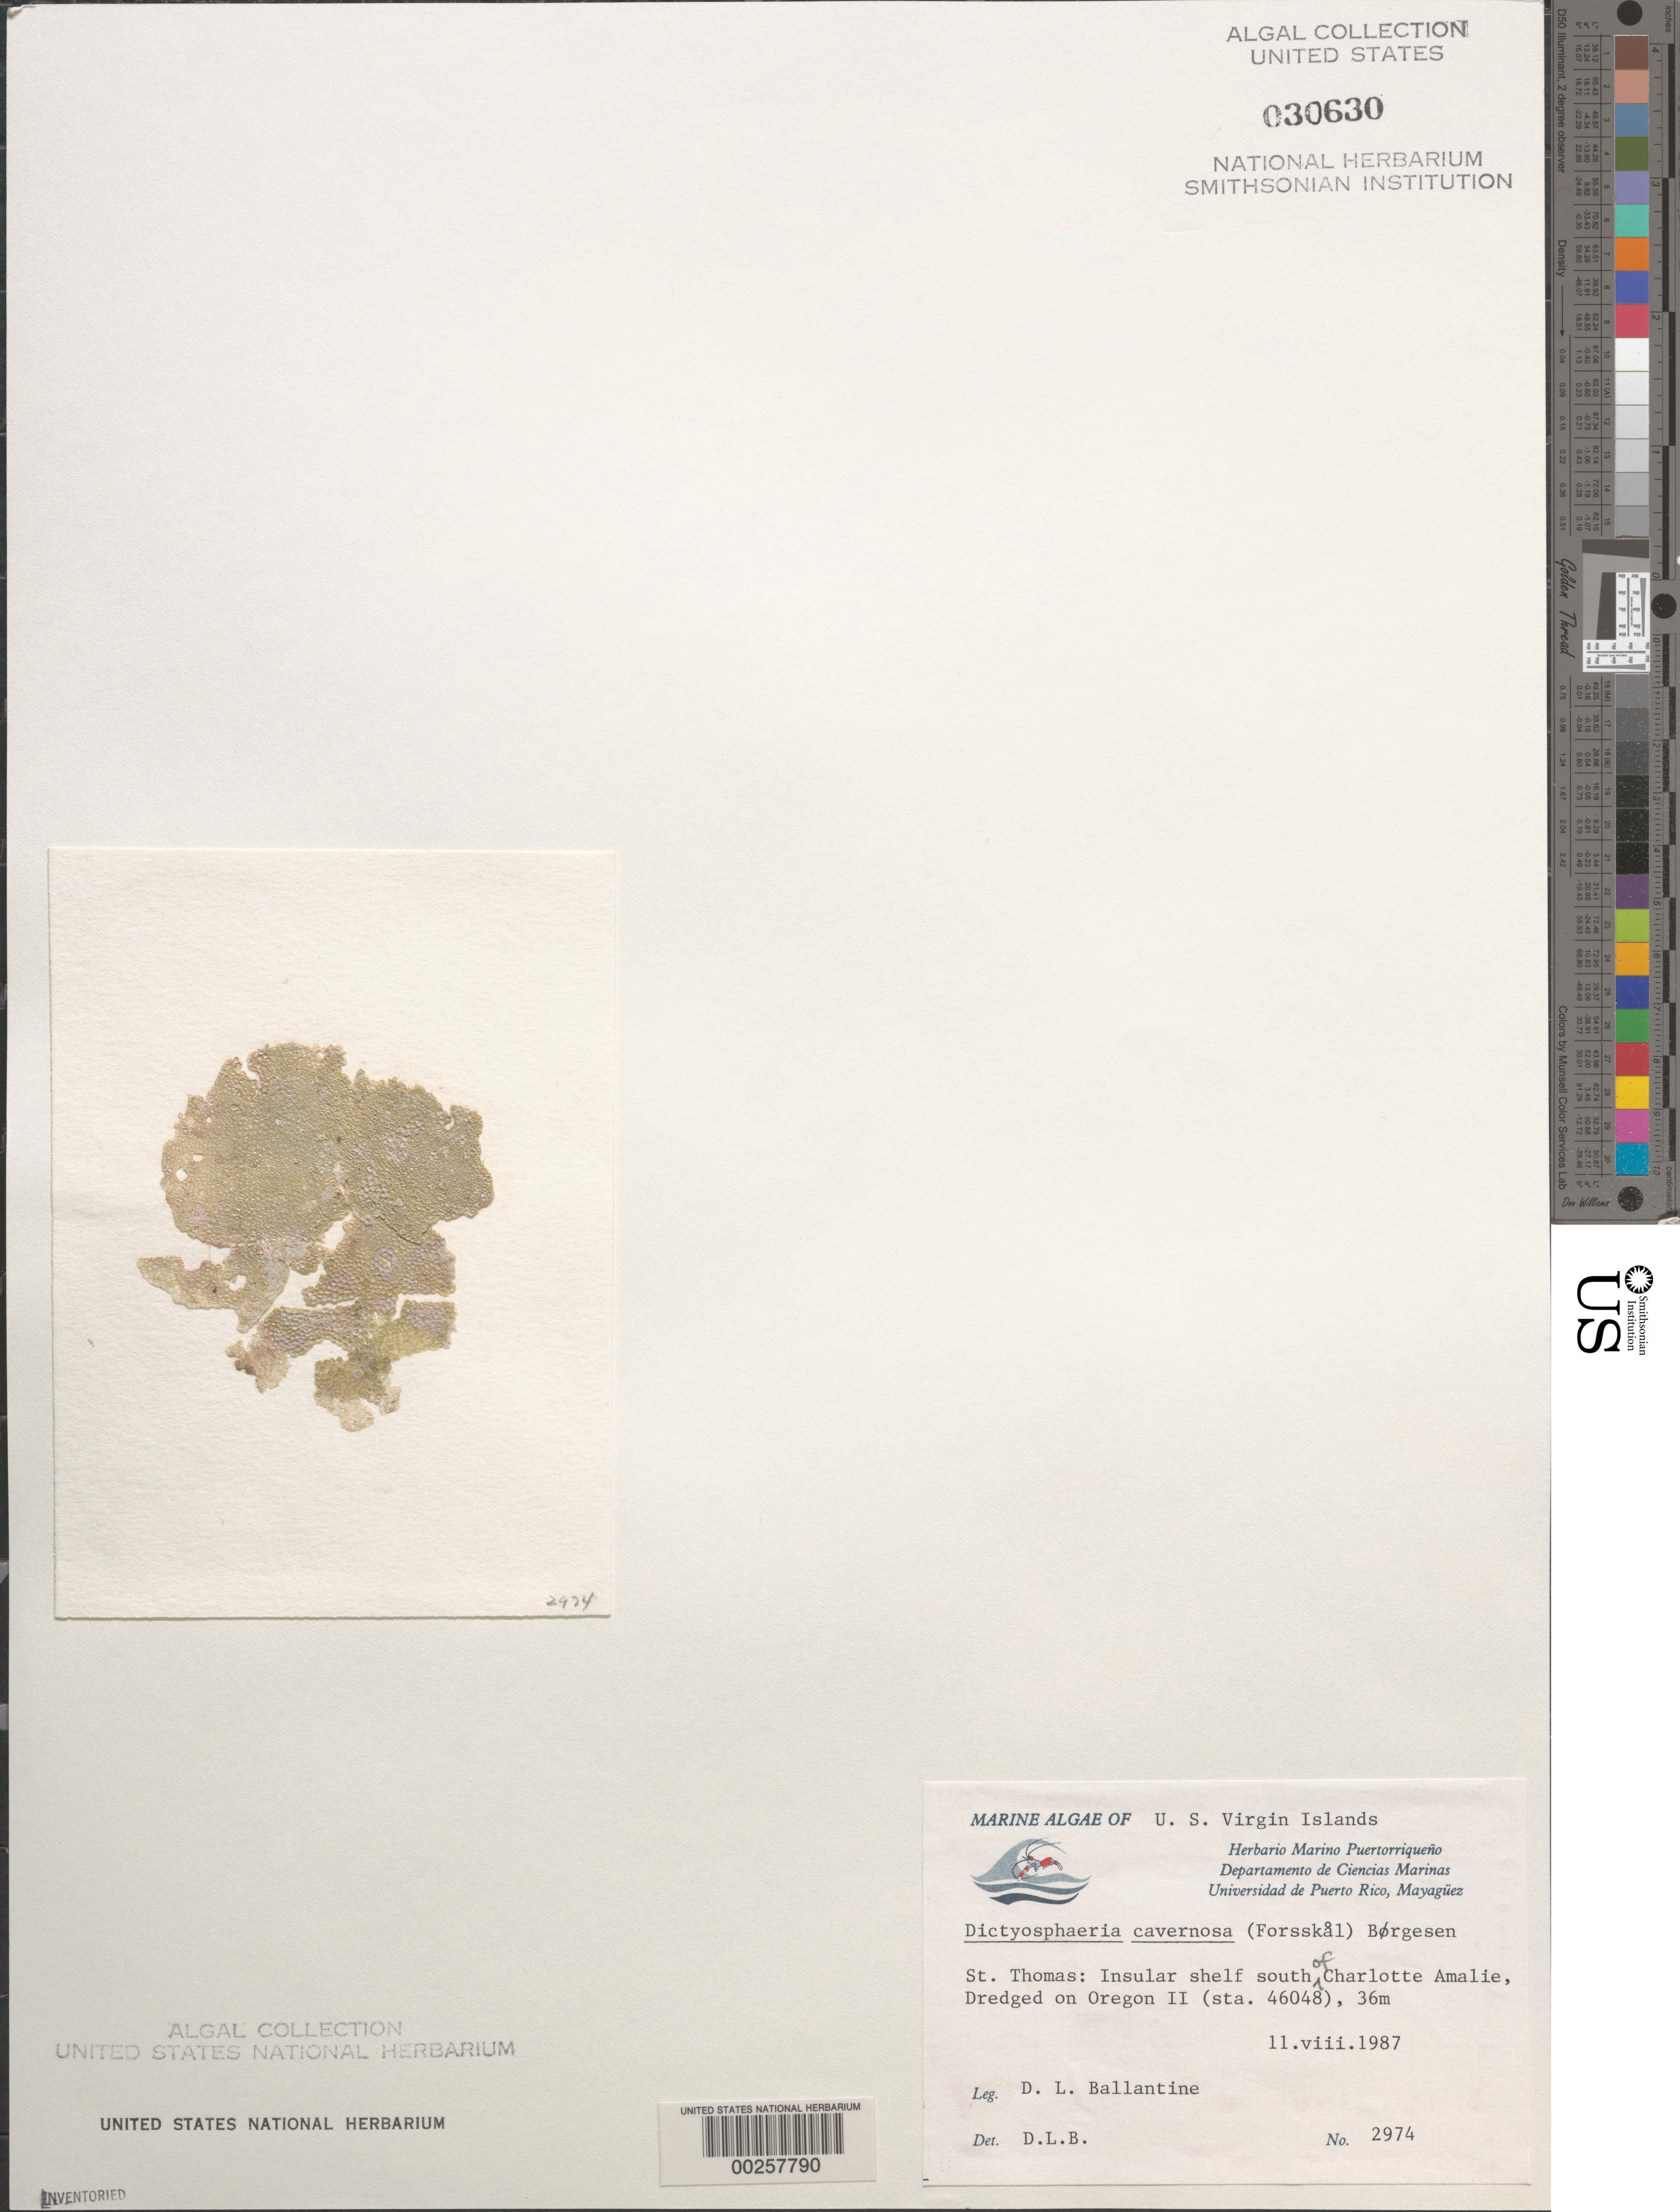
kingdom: Plantae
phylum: Chlorophyta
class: Ulvophyceae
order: Siphonocladales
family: Siphonocladaceae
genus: Dictyosphaeria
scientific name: Dictyosphaeria cavernosa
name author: (Forssk.) Børgesen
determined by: Ballantine, D. L.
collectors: D.L. Ballantine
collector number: DLB 2974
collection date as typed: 11 Aug 1987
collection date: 1987-08-11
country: U.S. Virgin Islands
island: St. Thomas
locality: South of Charlotte Amalie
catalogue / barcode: US 30630